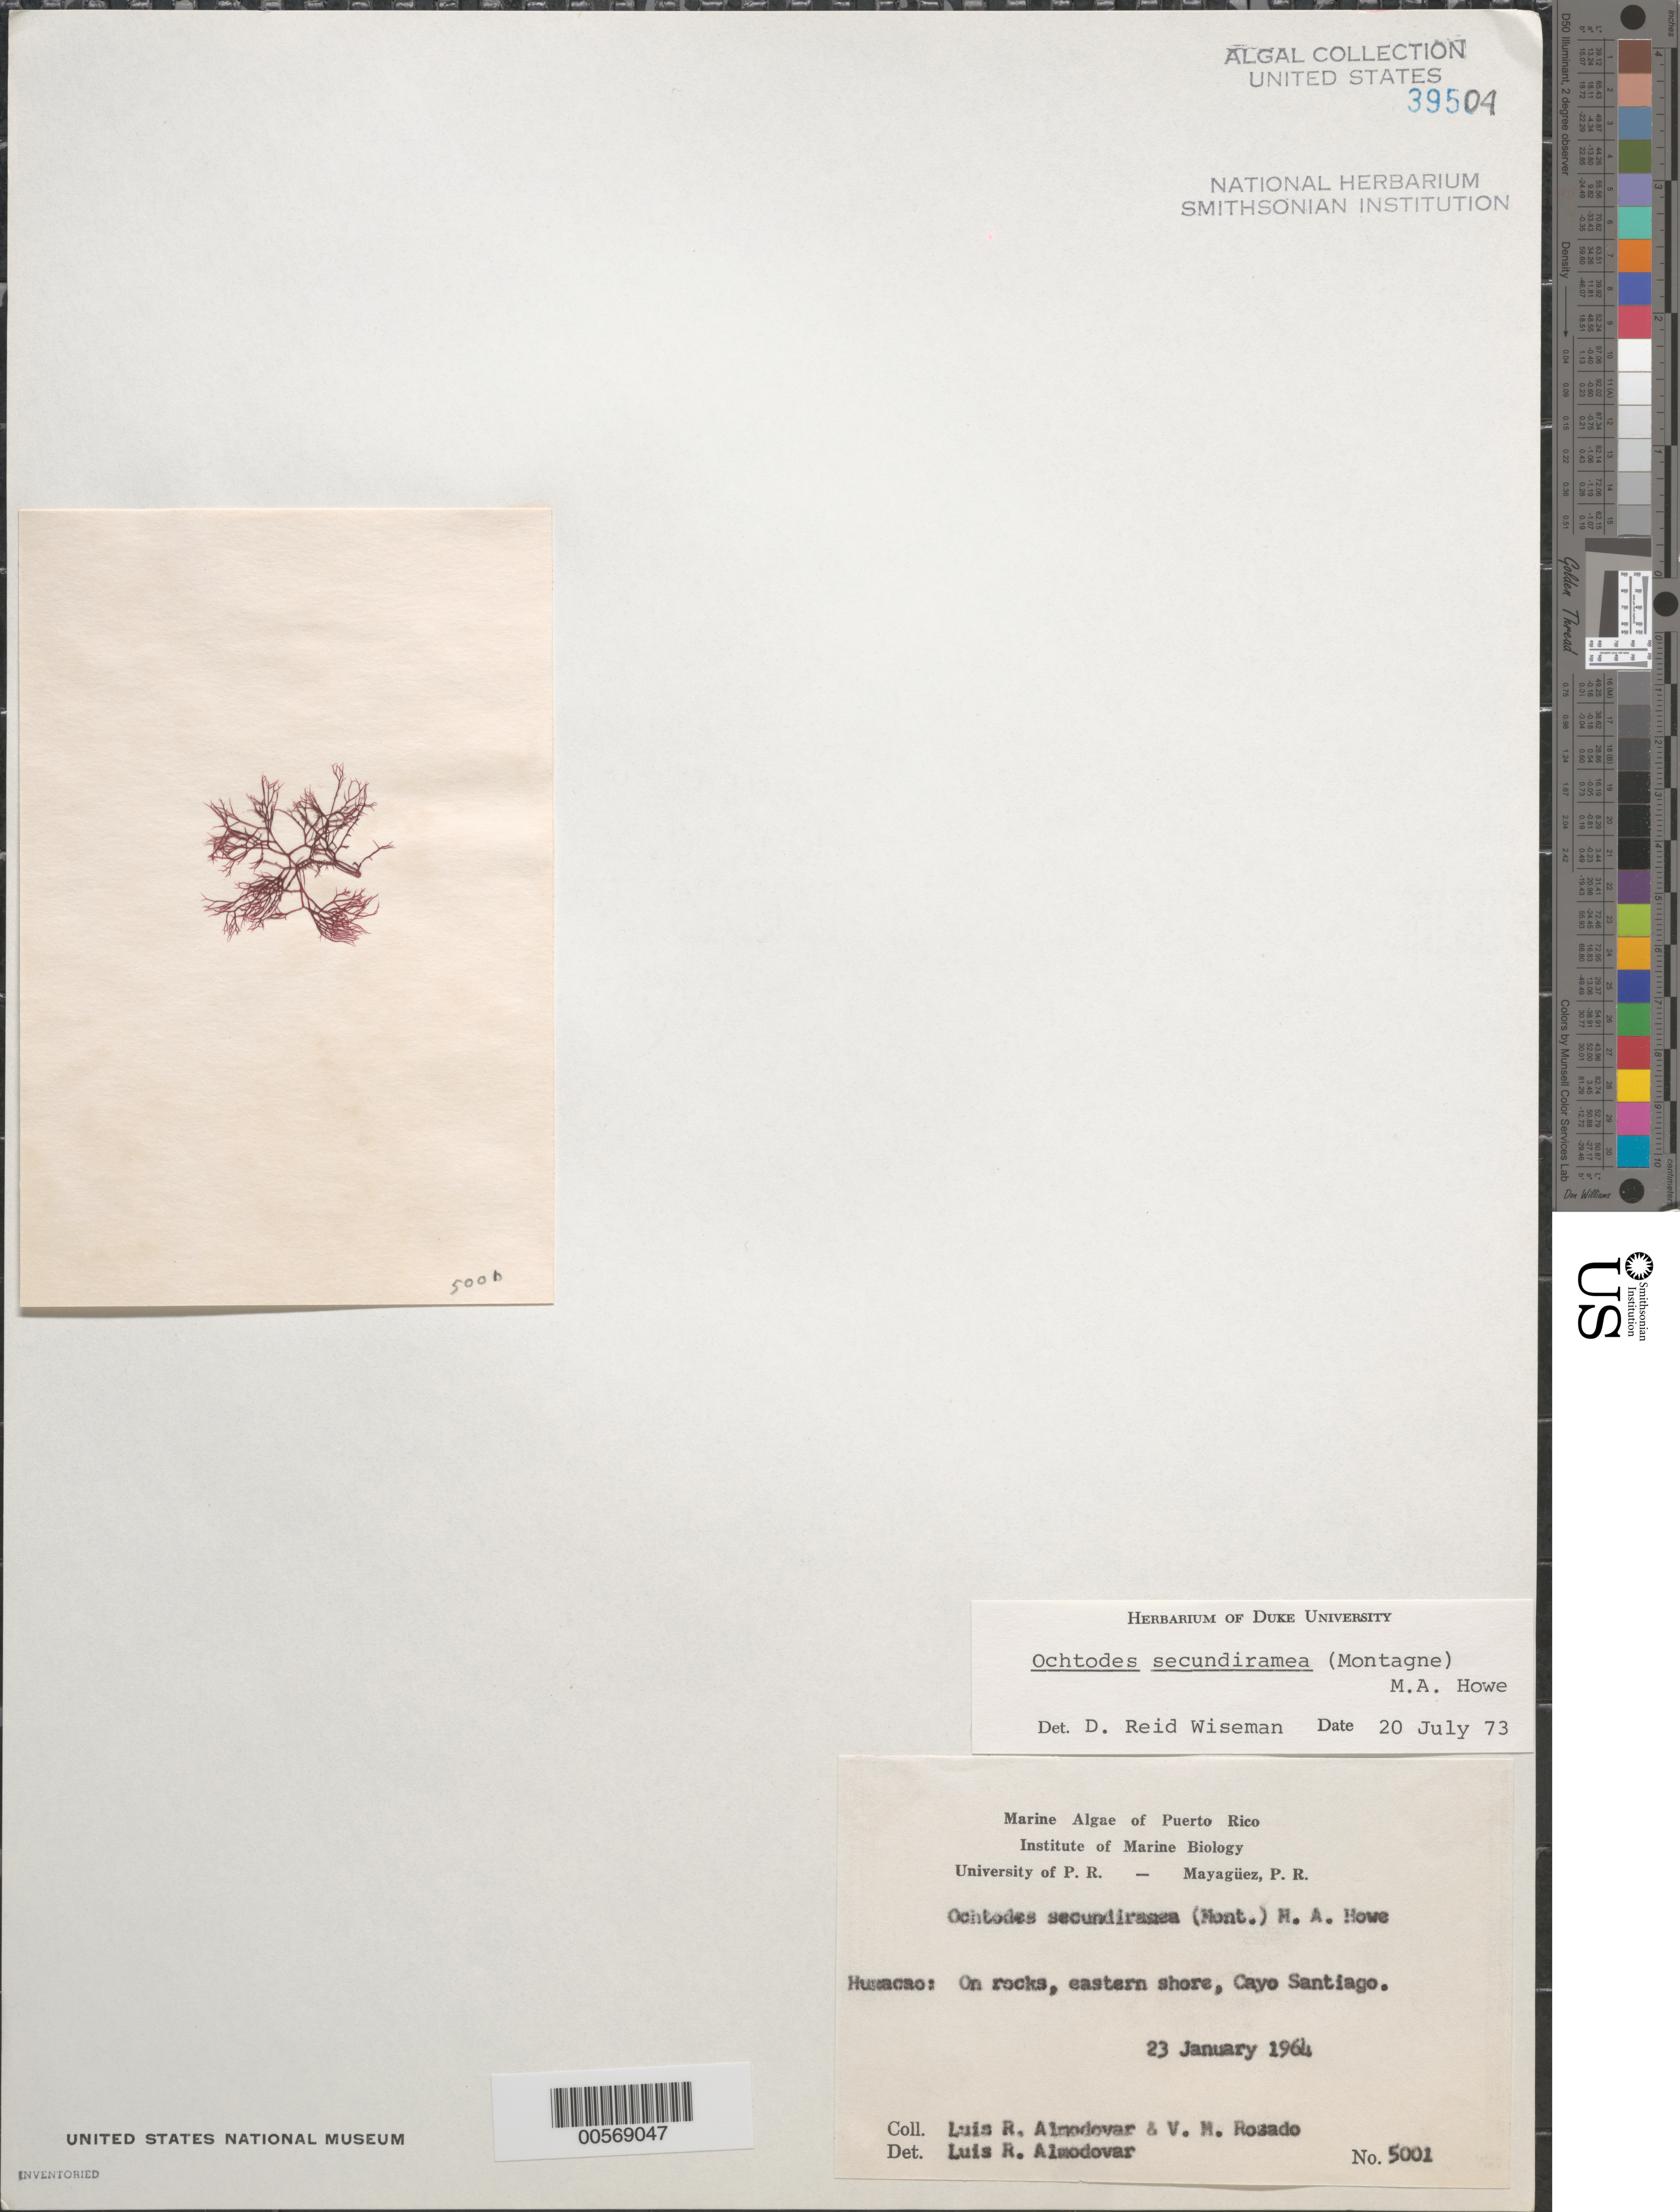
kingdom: Plantae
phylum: Rhodophyta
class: Florideophyceae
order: Gigartinales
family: Rhizophyllidaceae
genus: Ochtodes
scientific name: Ochtodes secundiramea, ined.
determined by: Almodovar, L. R.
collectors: L. Almodovar & V. Rosado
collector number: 5001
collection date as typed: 23 Jan 1964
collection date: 1964-01-23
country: Puerto Rico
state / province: Humacao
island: Cayo Santiago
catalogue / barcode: US 39504